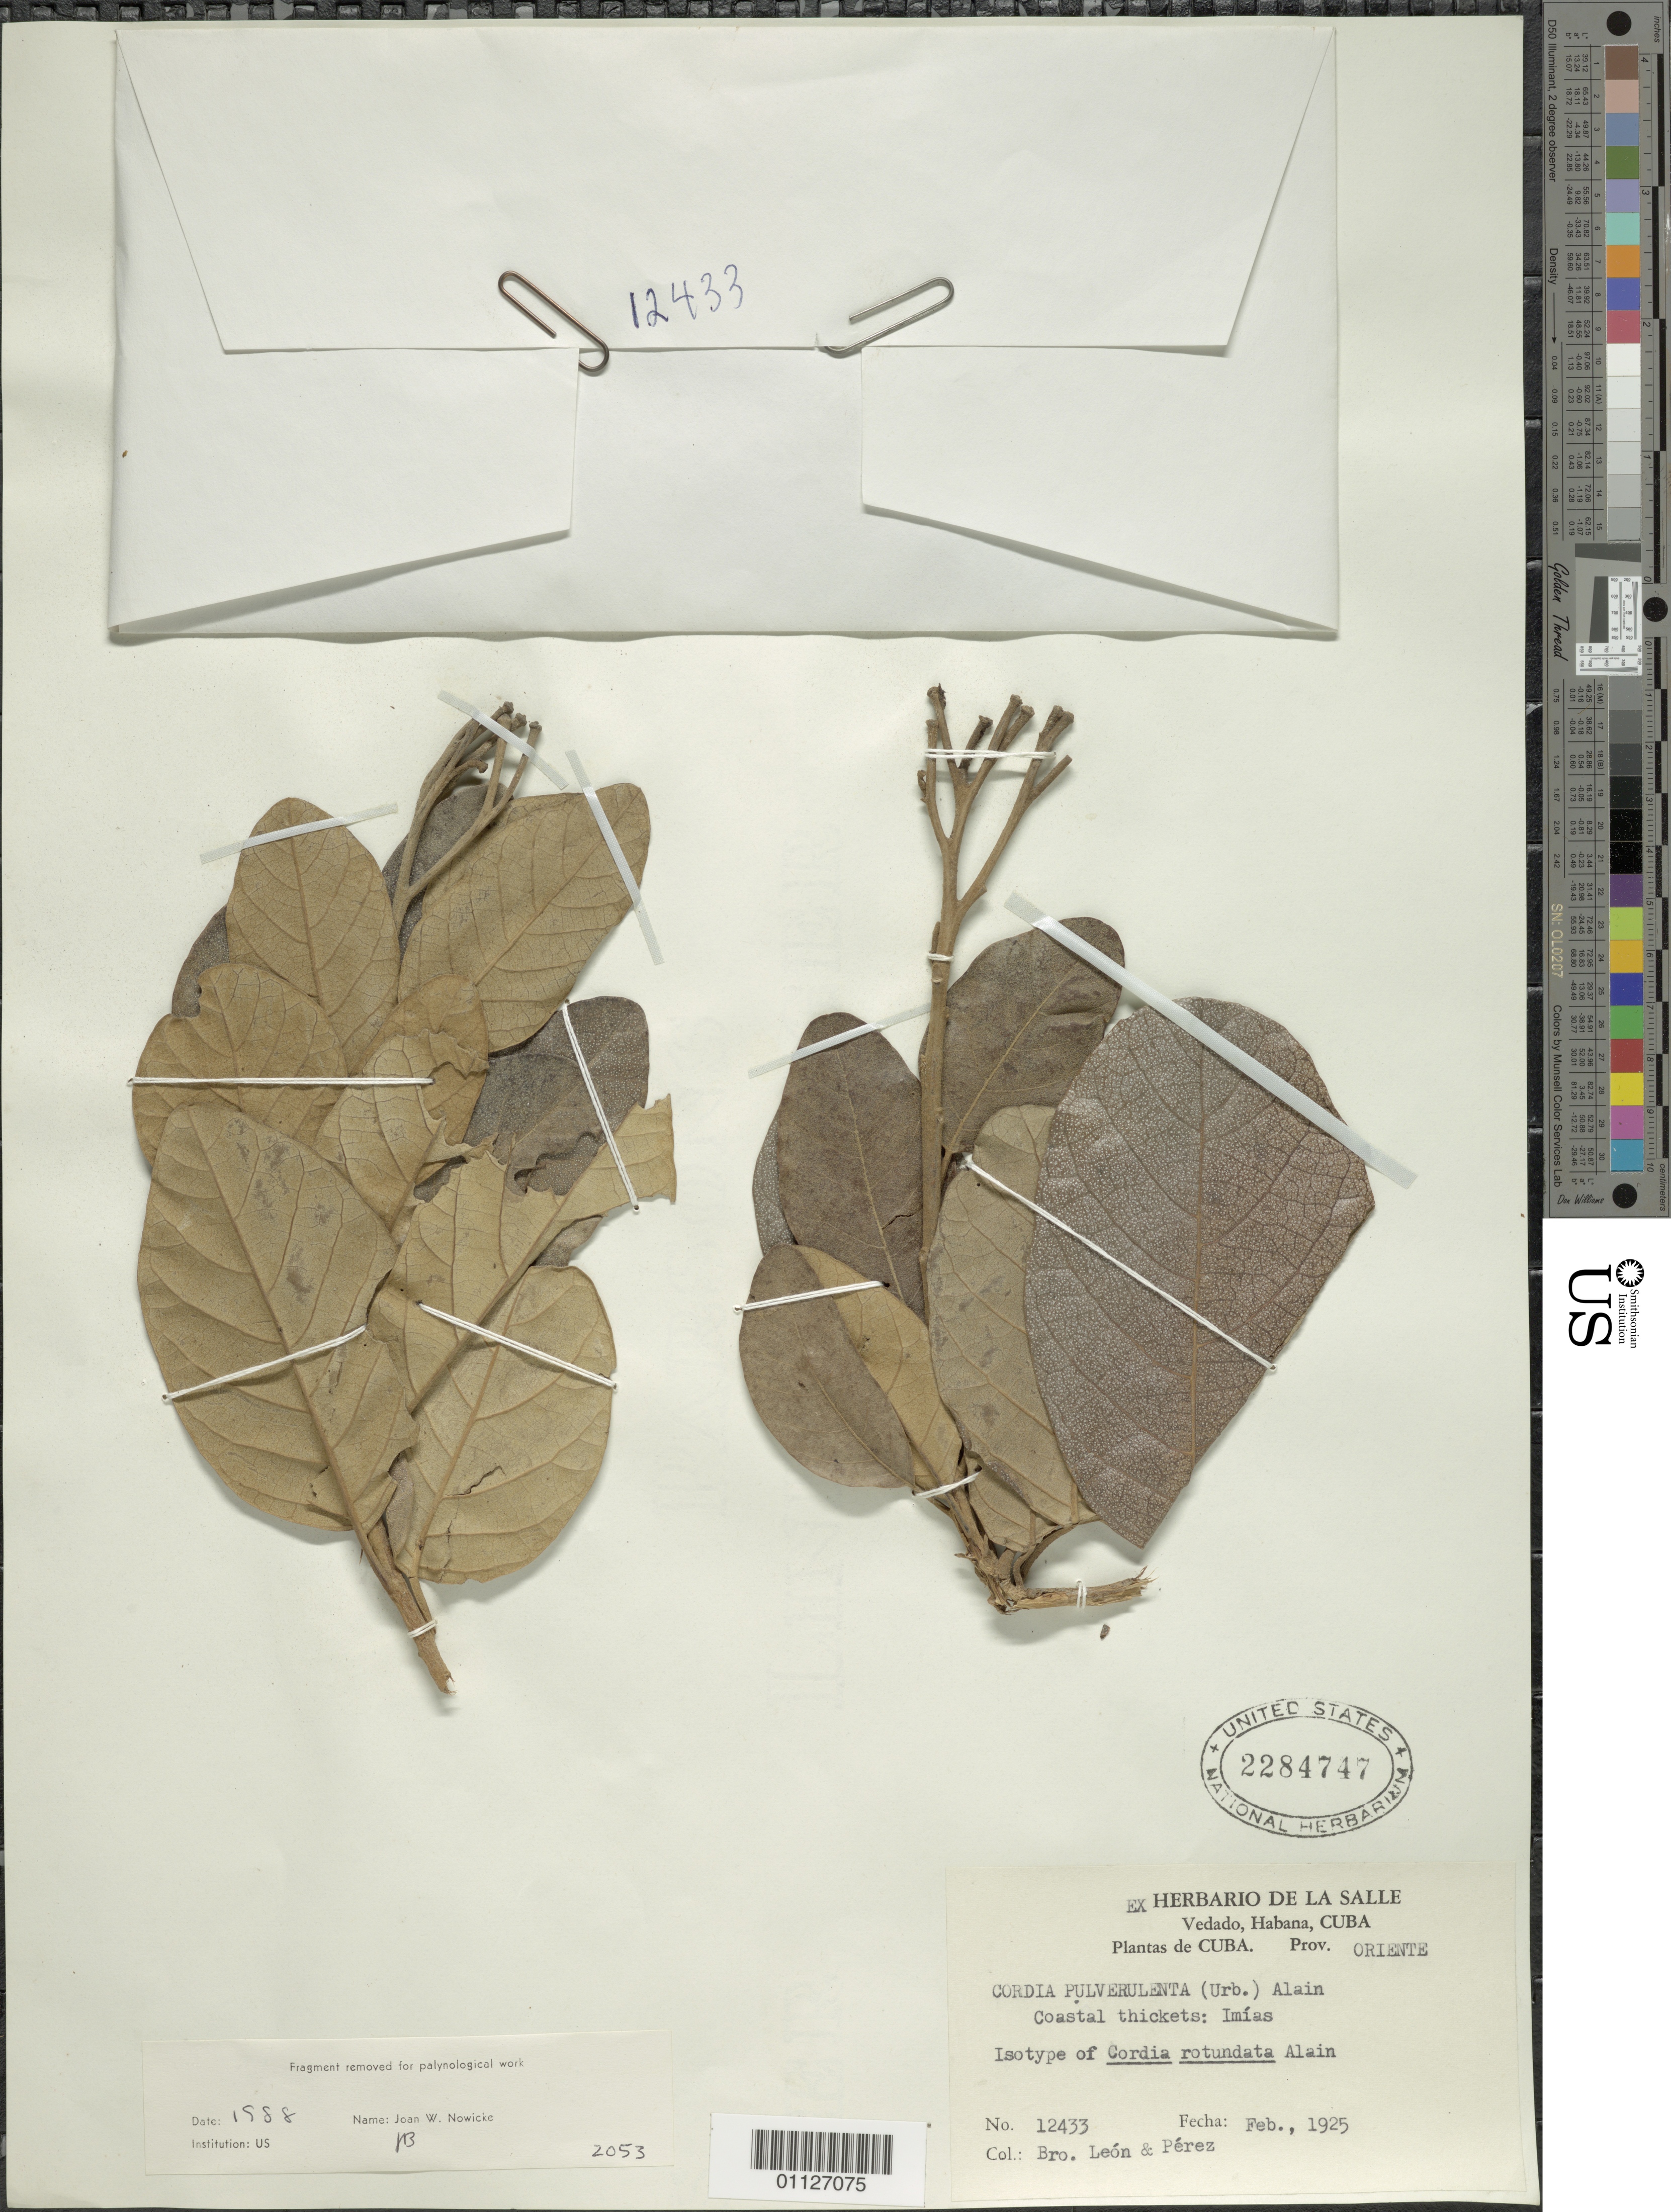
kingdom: Plantae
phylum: Tracheophyta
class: Magnoliopsida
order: Boraginales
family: Cordiaceae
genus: Cordia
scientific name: Cordia pulverulenta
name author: (Urb.) Alain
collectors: Bro. León & -. Pérez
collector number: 12433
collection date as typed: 01 Feb 1925 to 30 Feb 1925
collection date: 1925-02-01/1925-02-28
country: Cuba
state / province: Guantánamo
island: Cuba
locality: Imías, coastal thickets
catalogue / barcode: US 2284747